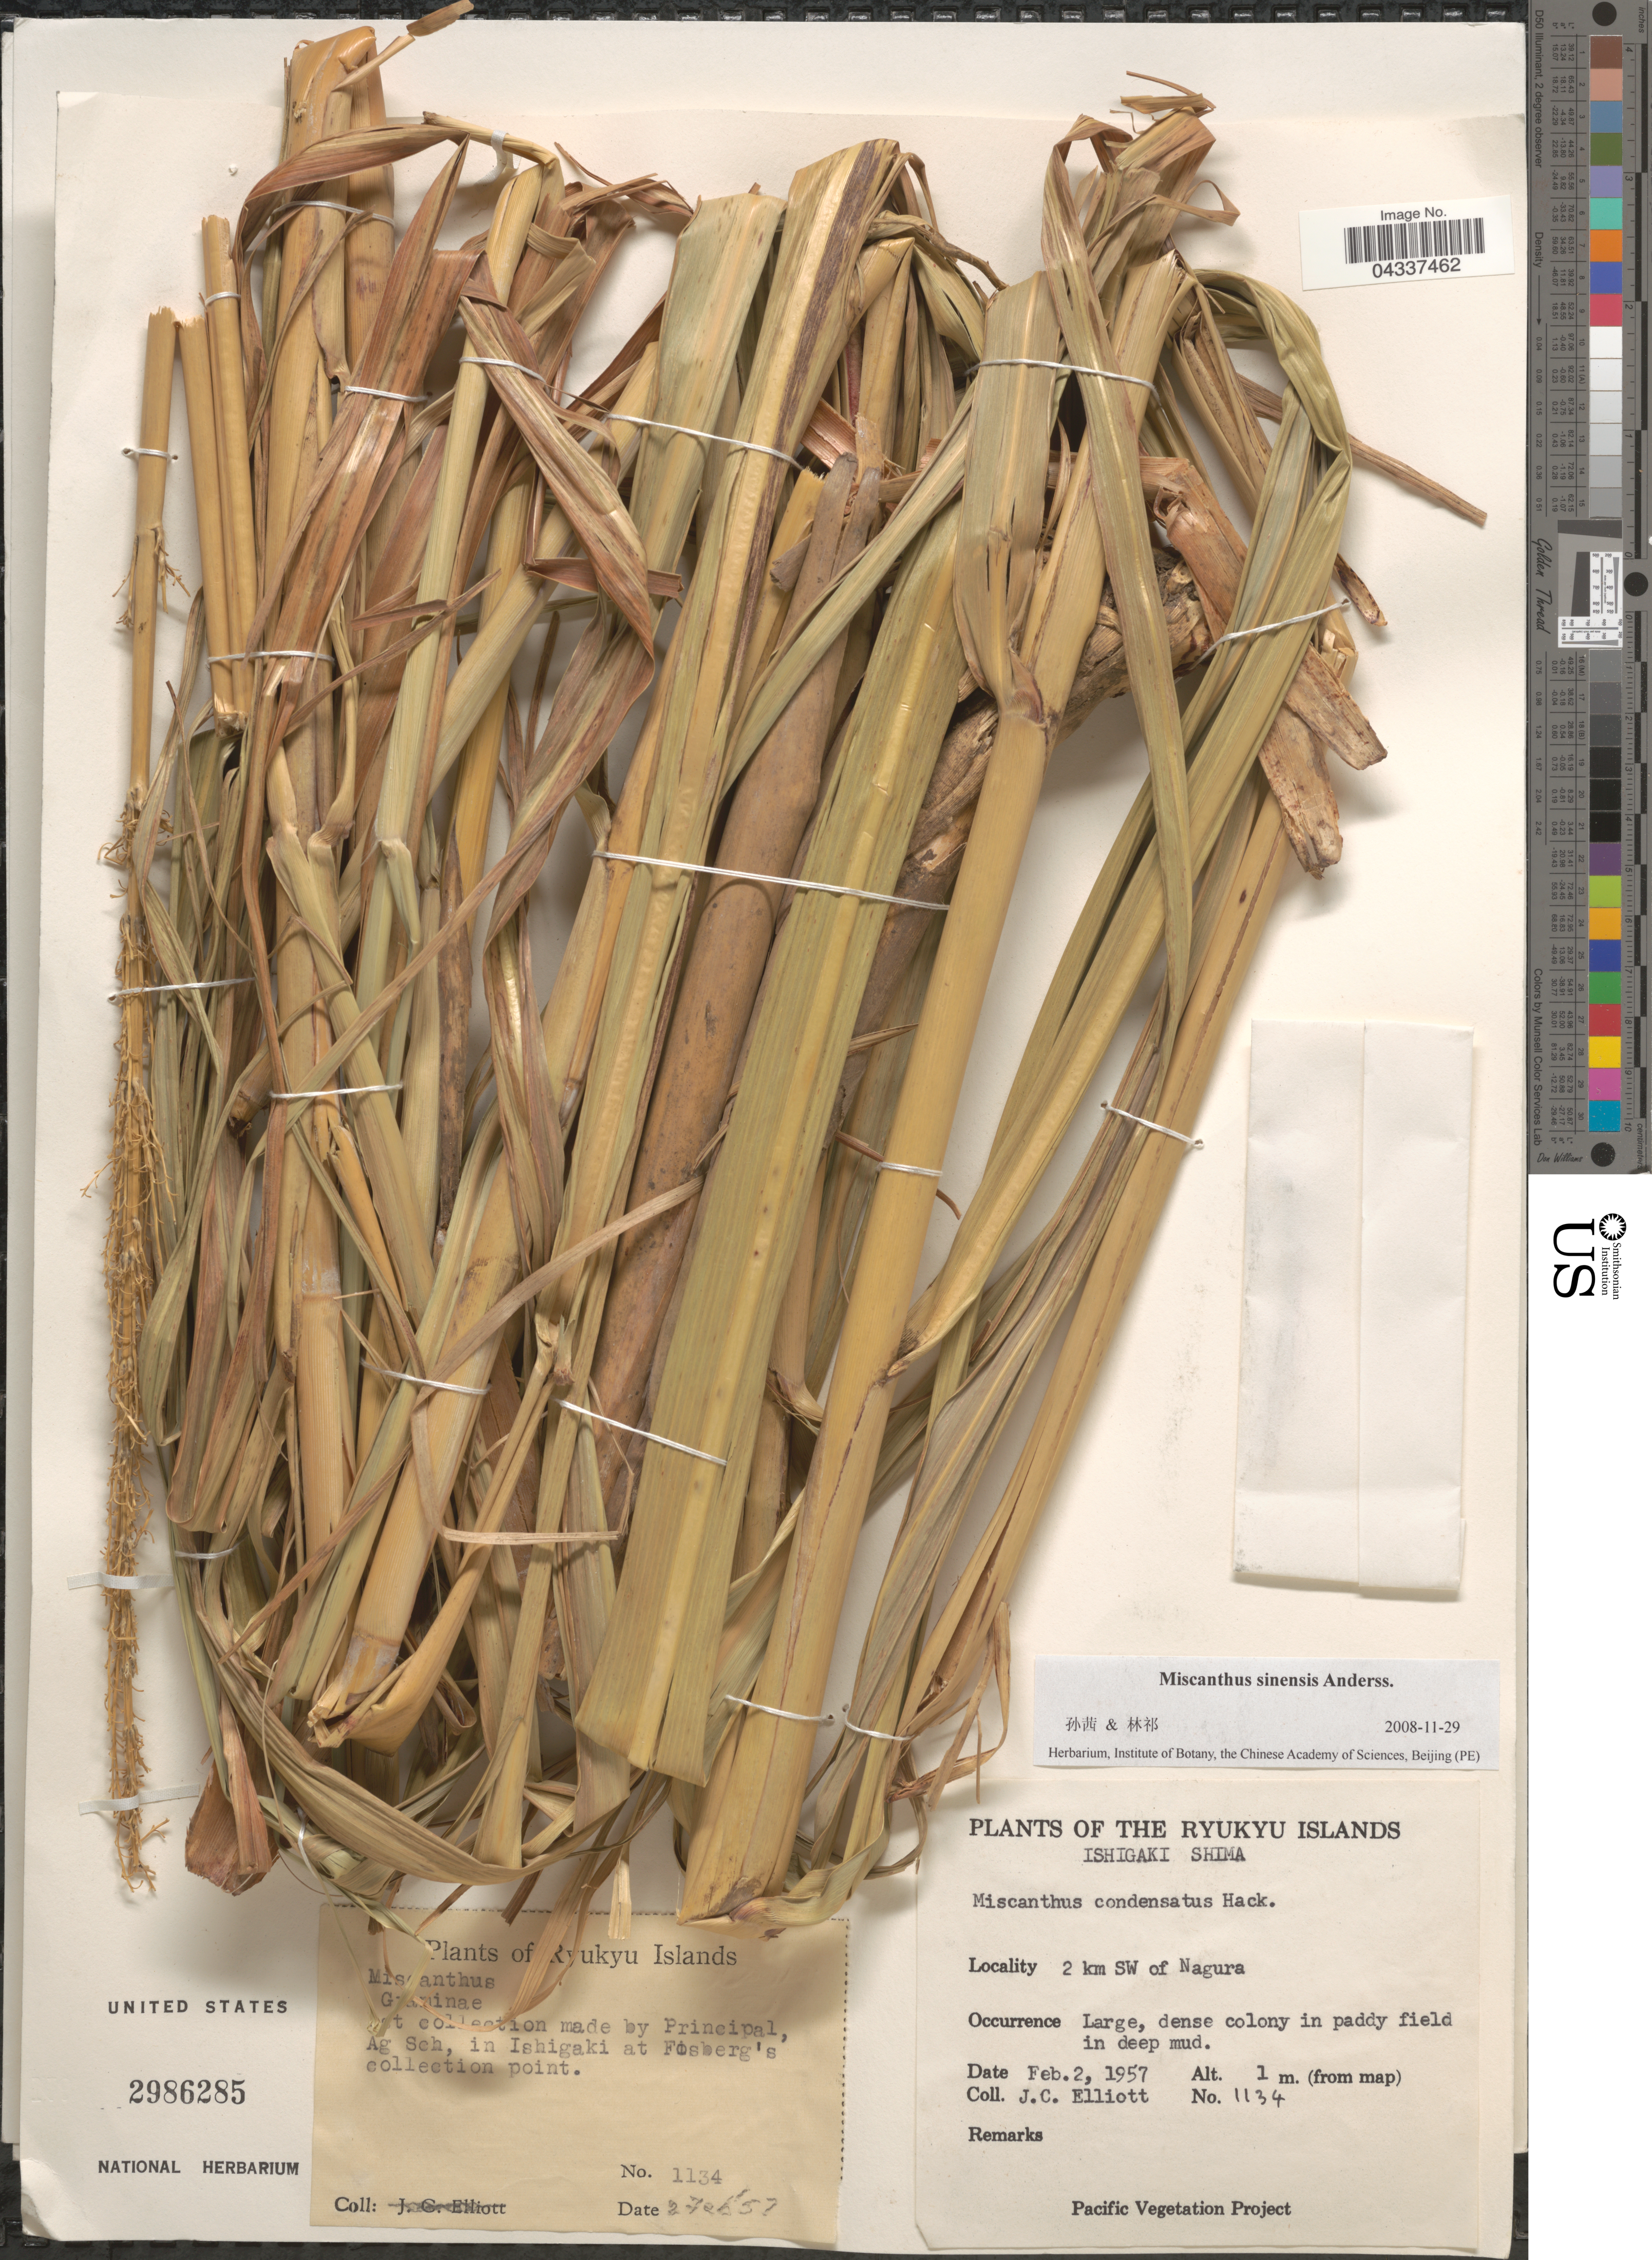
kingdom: Plantae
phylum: Tracheophyta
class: Liliopsida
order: Poales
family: Poaceae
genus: Miscanthus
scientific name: Miscanthus sinensis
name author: Andersson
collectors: J. C. Elliott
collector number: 1134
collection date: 1957-02-02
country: Japan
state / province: Okinawa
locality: The Ryukyu Islands. Ishigaki Shima. 2 km SW of Nagura. In Ishigaki at Fosberg's collection point.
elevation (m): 1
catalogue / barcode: US 2986285